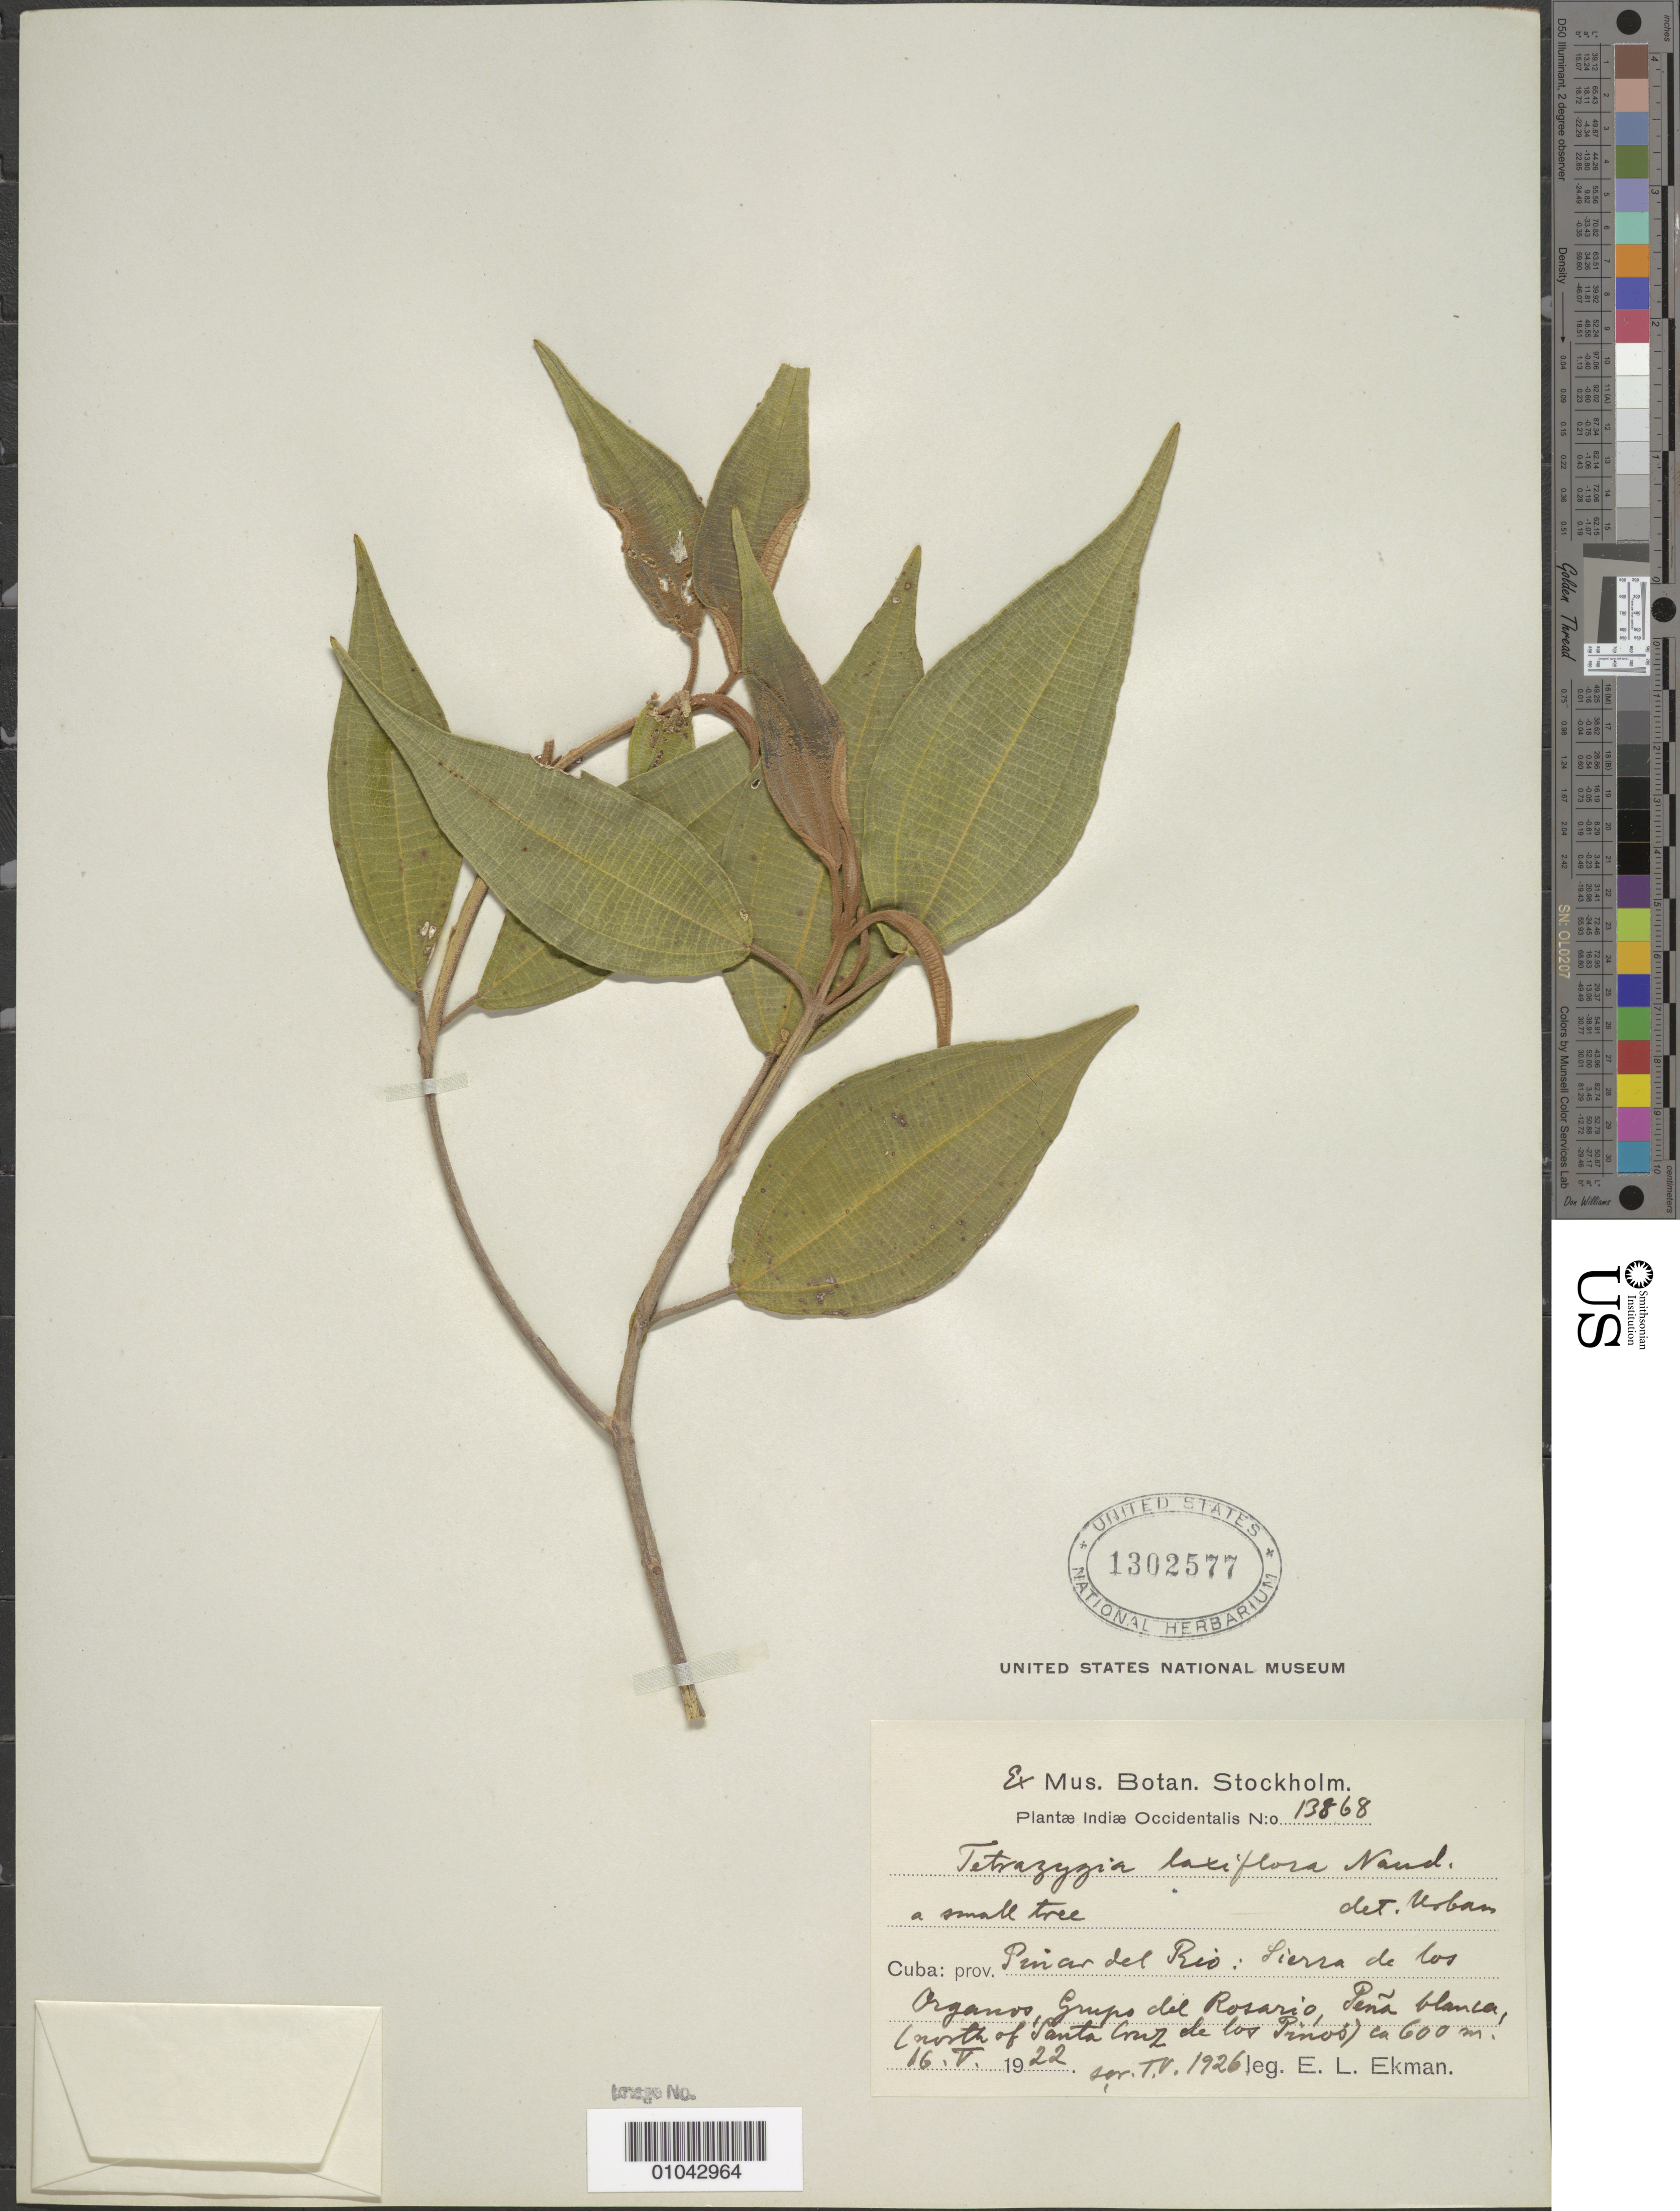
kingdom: Plantae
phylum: Tracheophyta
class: Magnoliopsida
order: Myrtales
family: Melastomataceae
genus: Miconia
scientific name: Miconia rangeliana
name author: C. Wright in Griseb.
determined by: Judd, Walter S.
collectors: E. L. Ekman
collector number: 13868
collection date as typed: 16 May 1922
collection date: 1922-05-16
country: Cuba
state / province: Pinar del Río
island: Cuba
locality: Sierra de los Organos, Grupo del Rosario, Peña blanca (north of Santa Cruz de los Pinos)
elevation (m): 600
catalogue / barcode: US 1302577